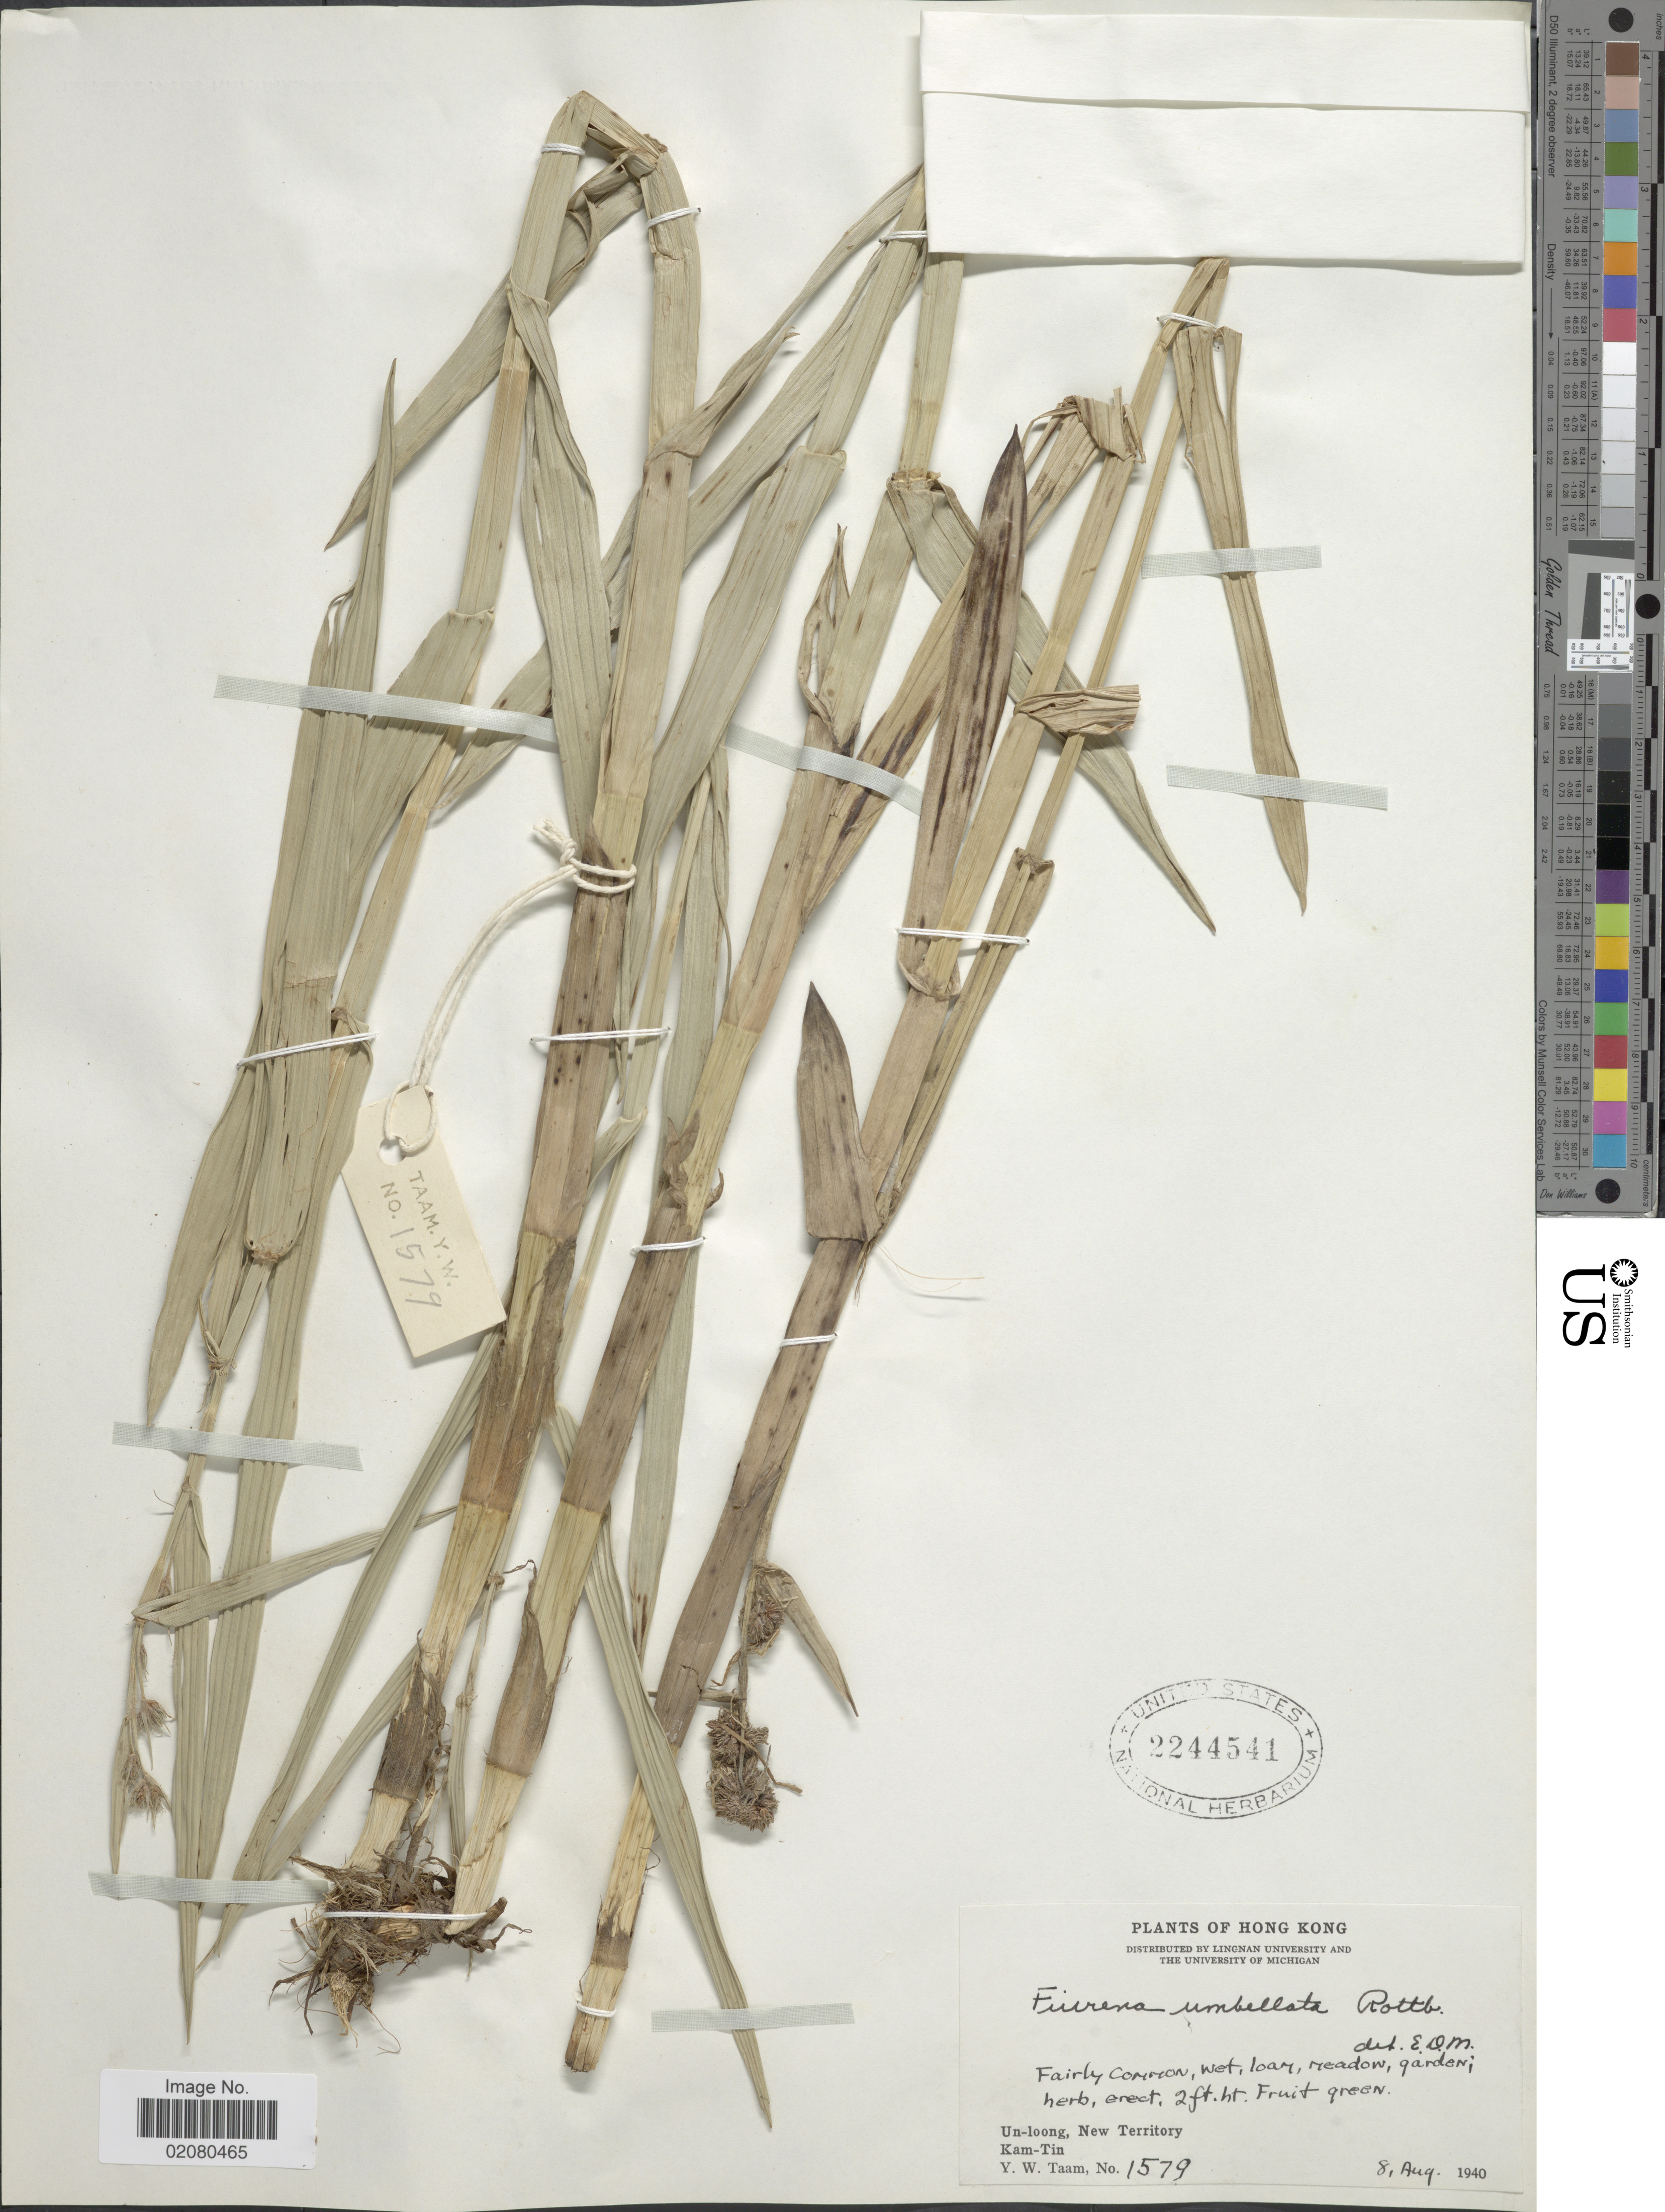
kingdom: Plantae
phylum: Tracheophyta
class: Liliopsida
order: Poales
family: Cyperaceae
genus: Fuirena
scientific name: Fuirena umbellata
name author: Rottb.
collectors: Y. W. Taam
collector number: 1579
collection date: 1940-08-08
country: China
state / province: Hong Kong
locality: Un-loong, New Territory, Kam-Tin, meadow, garden.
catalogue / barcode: US 2244541